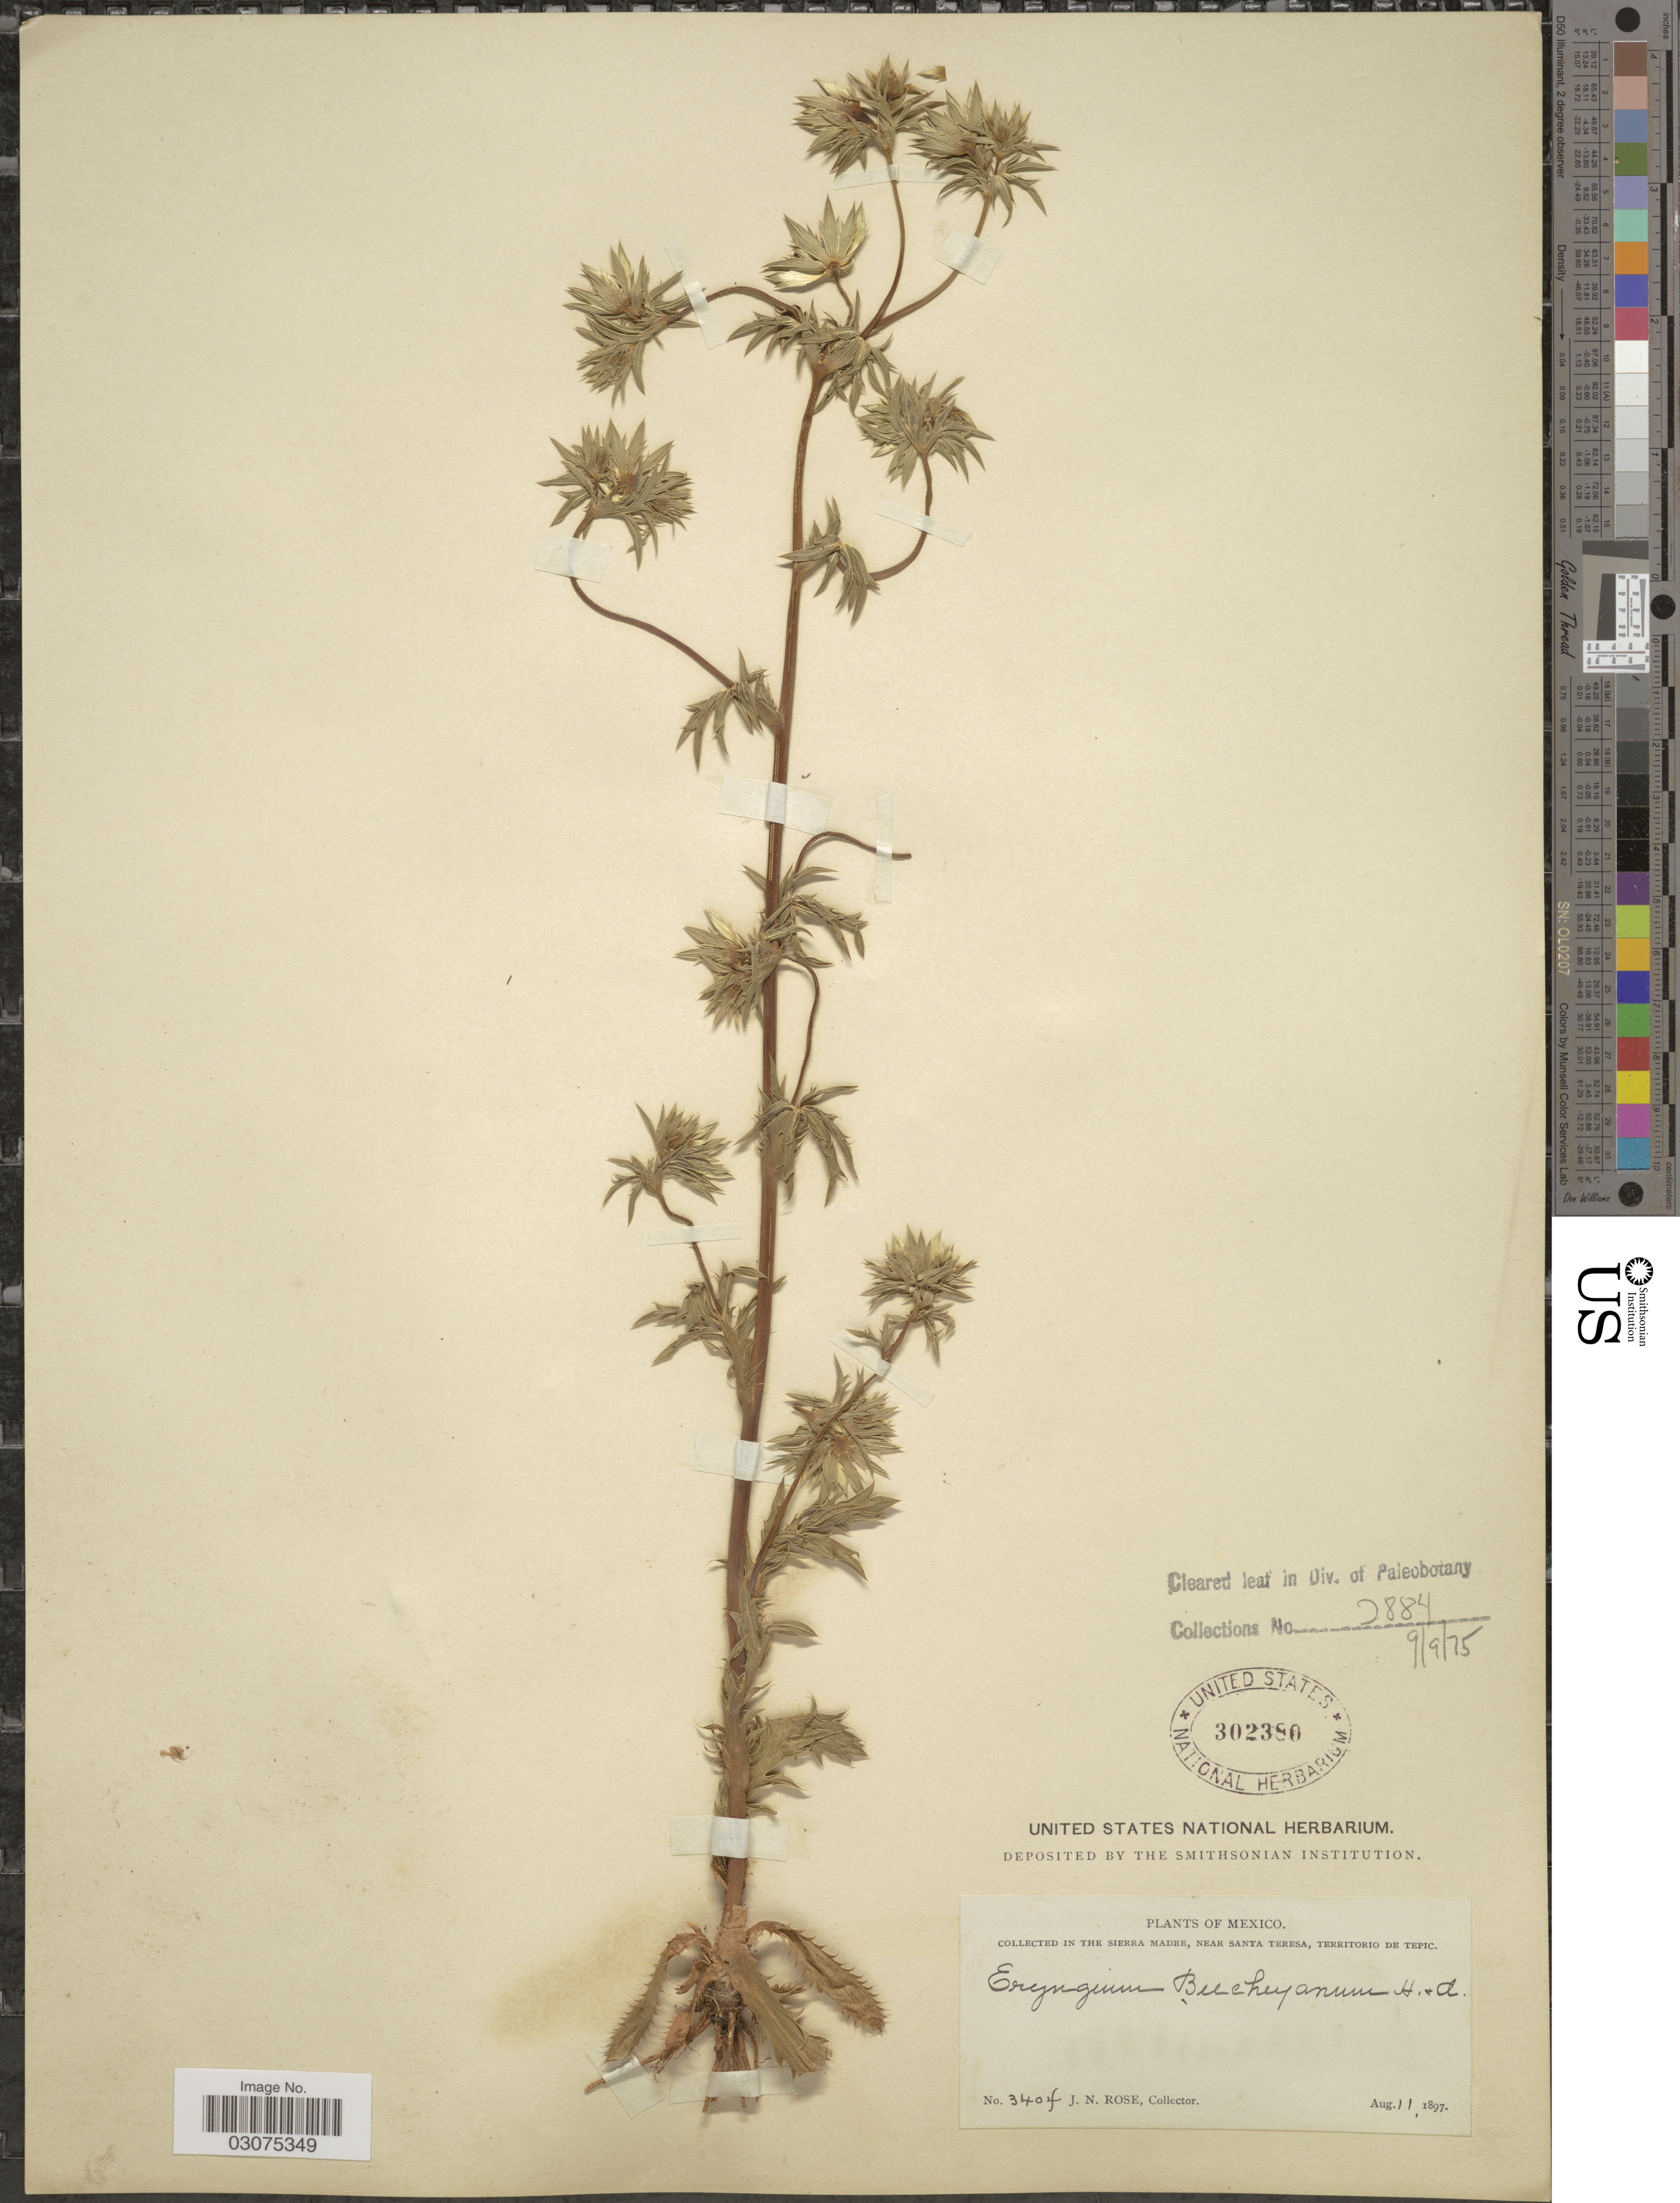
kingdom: Plantae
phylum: Tracheophyta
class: Magnoliopsida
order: Apiales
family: Apiaceae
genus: Eryngium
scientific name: Eryngium beecheyanum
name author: Hook. f. & Arn.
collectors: J. N. Rose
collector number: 3404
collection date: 1897-08-11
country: Mexico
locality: In the Sierra Madre, near Santa Teresa, Territorio de Tepic.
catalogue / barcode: US 302380